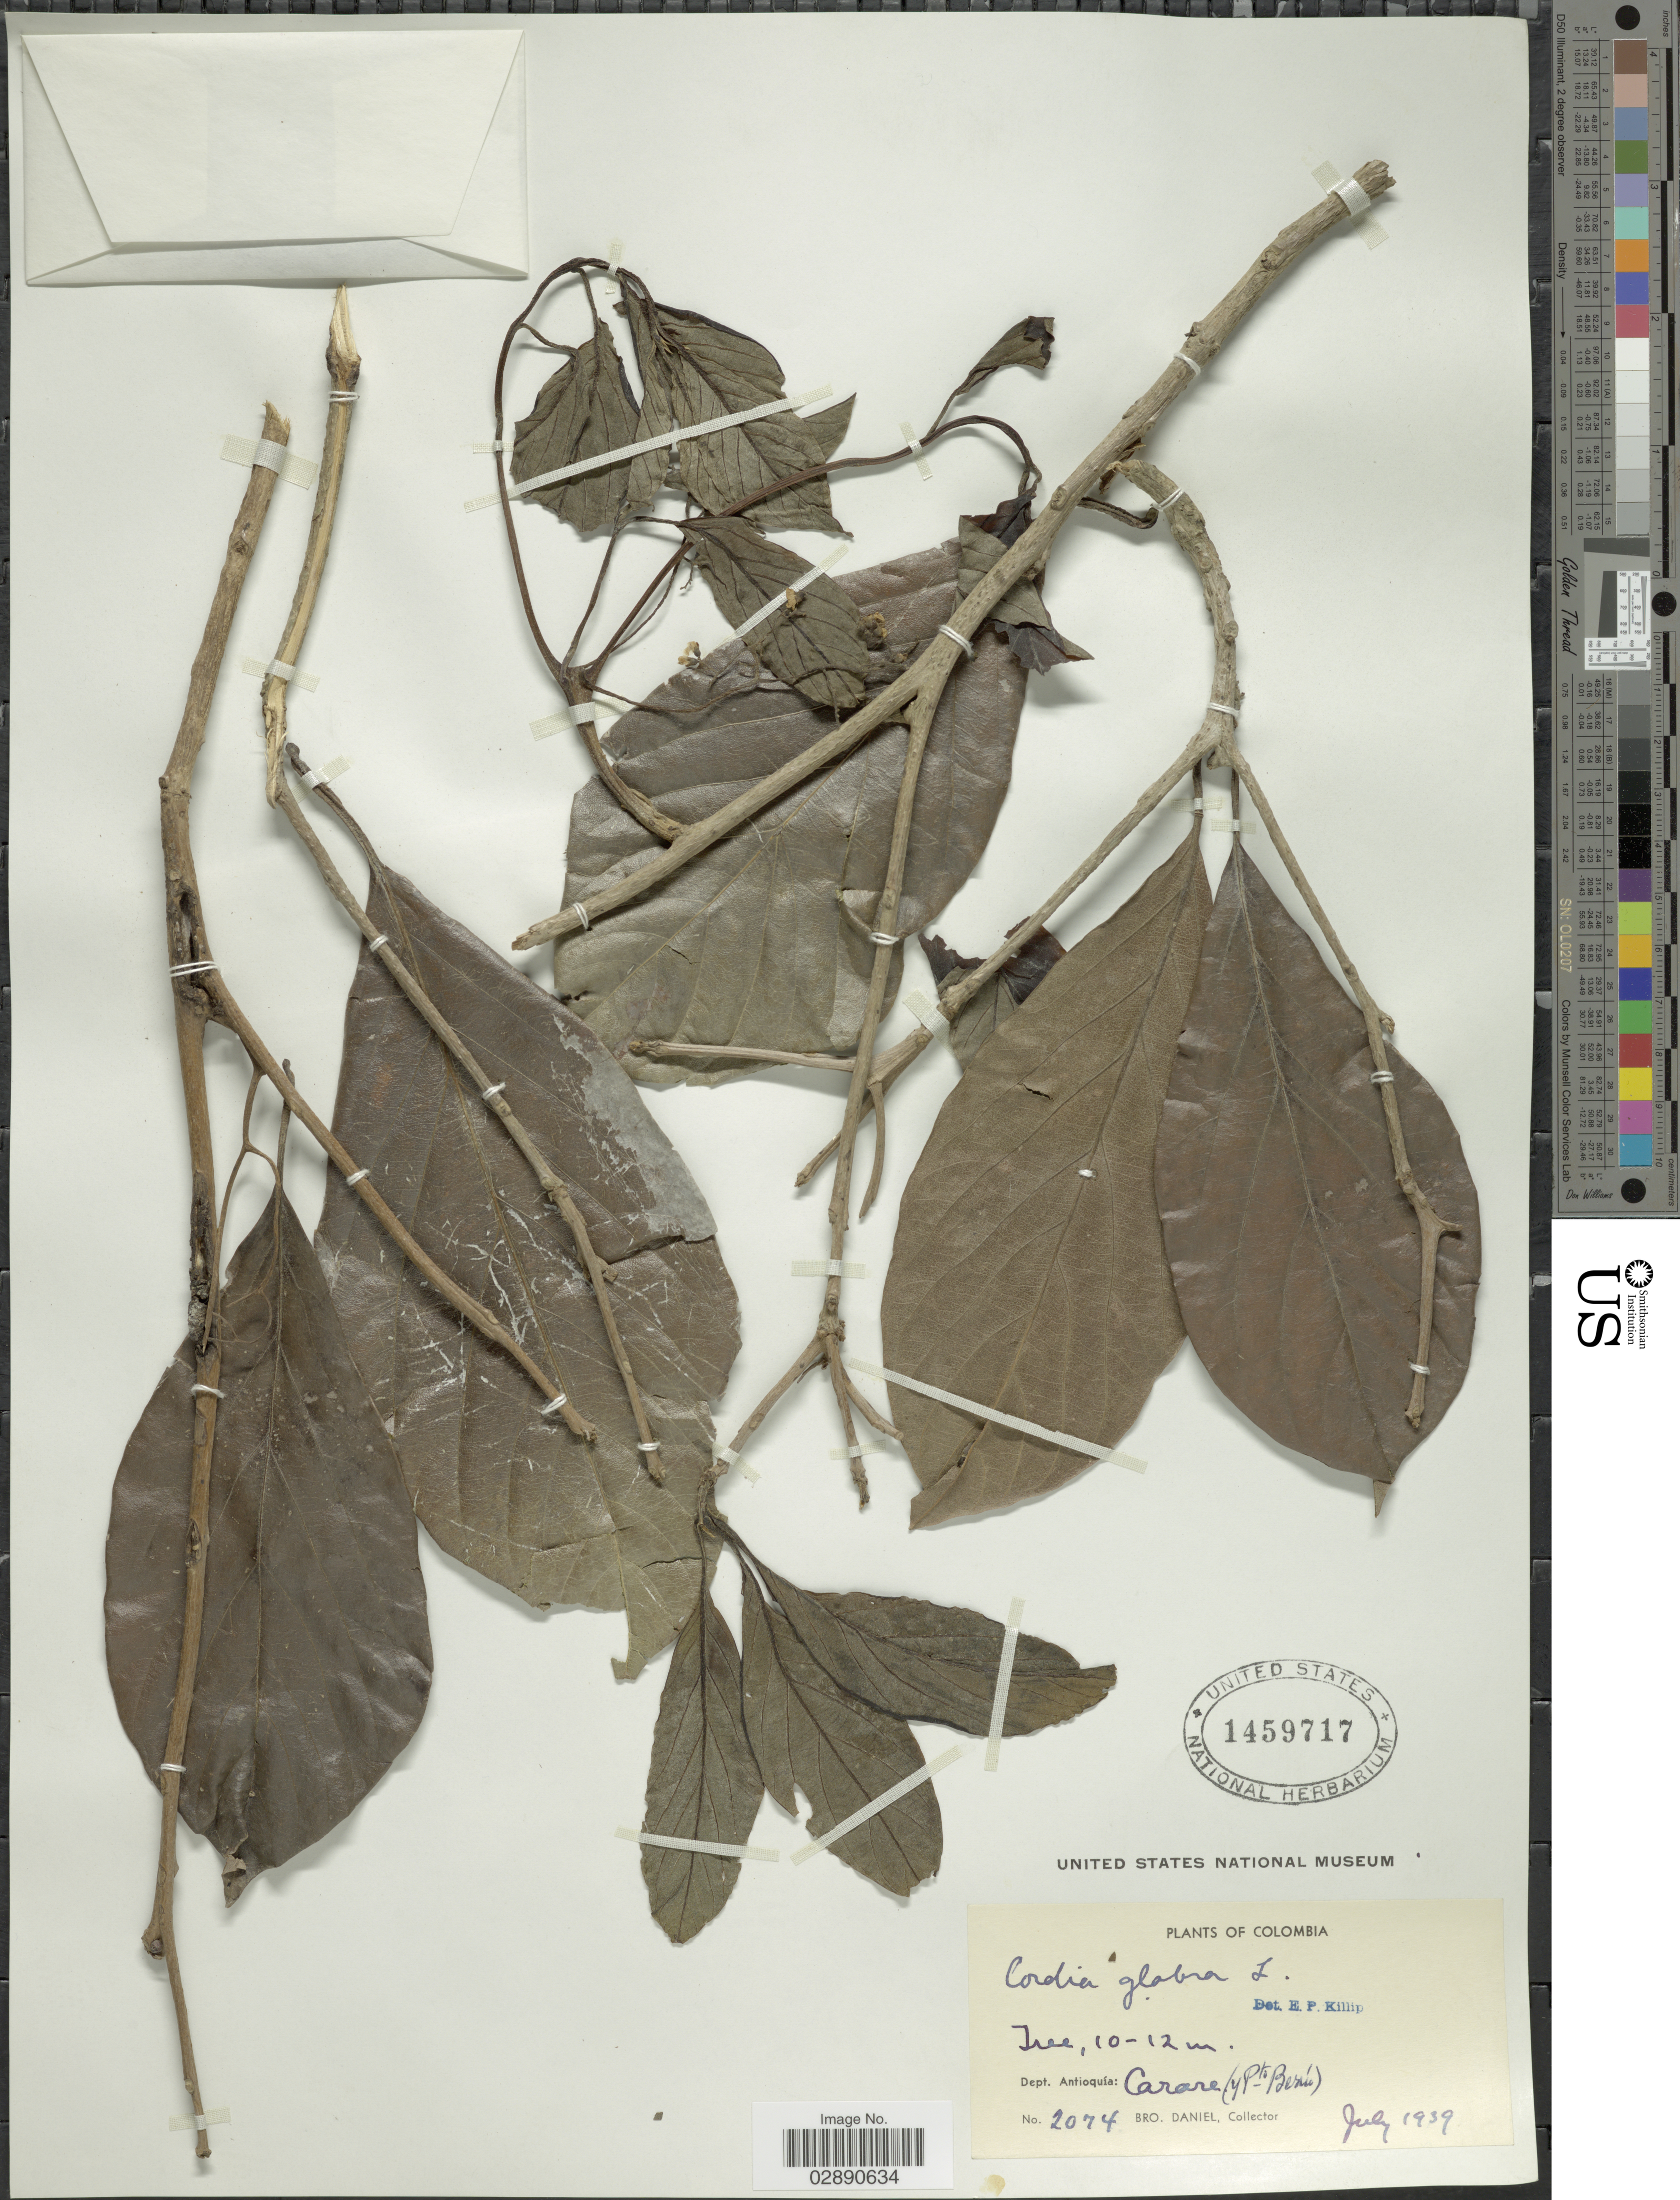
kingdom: Plantae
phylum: Tracheophyta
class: Magnoliopsida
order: Boraginales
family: Cordiaceae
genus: Cordia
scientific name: Cordia collococca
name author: L.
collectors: Bro. Daniel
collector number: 2074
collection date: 1939-07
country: Colombia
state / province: Antioquia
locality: Dept. Antioquia: Carare (y Pto. Berrío).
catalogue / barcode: US 1459717